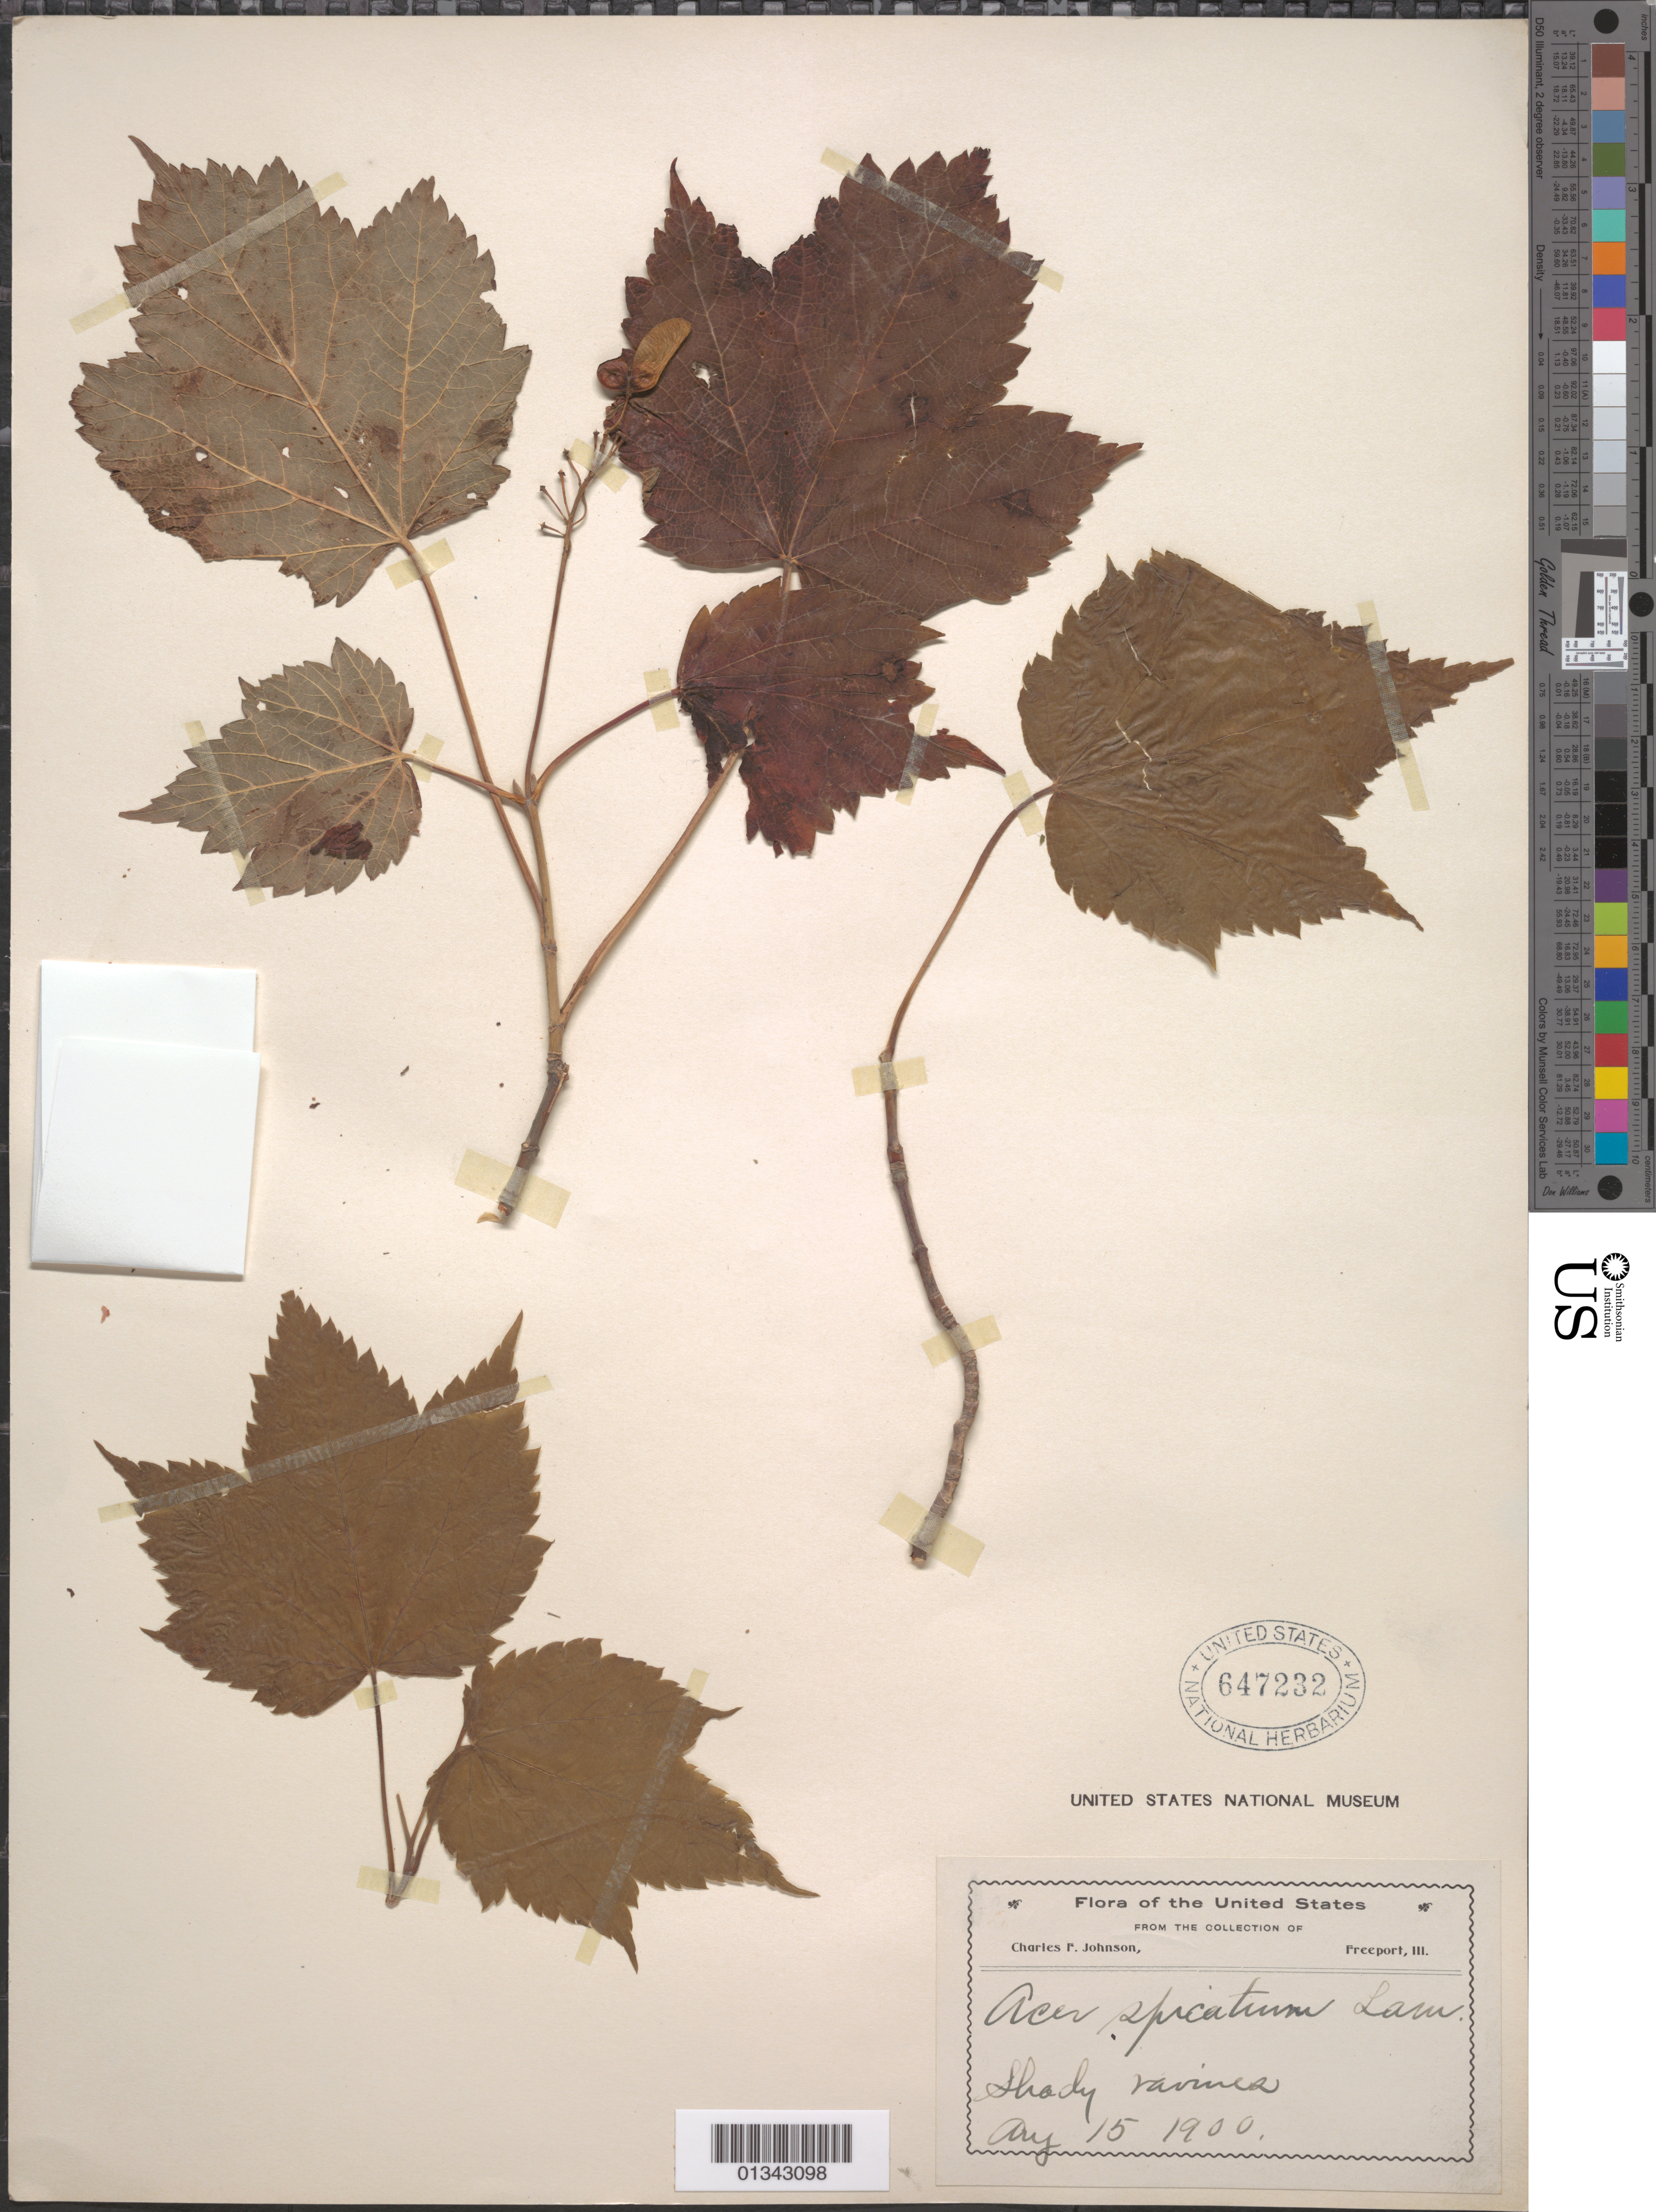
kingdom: Plantae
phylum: Tracheophyta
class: Magnoliopsida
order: Sapindales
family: Sapindaceae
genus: Acer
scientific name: Acer spicatum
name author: Lam.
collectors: C. F. Johnson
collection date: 1900-08-15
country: United States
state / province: Illinois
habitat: Shady ravine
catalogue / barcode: US 647232